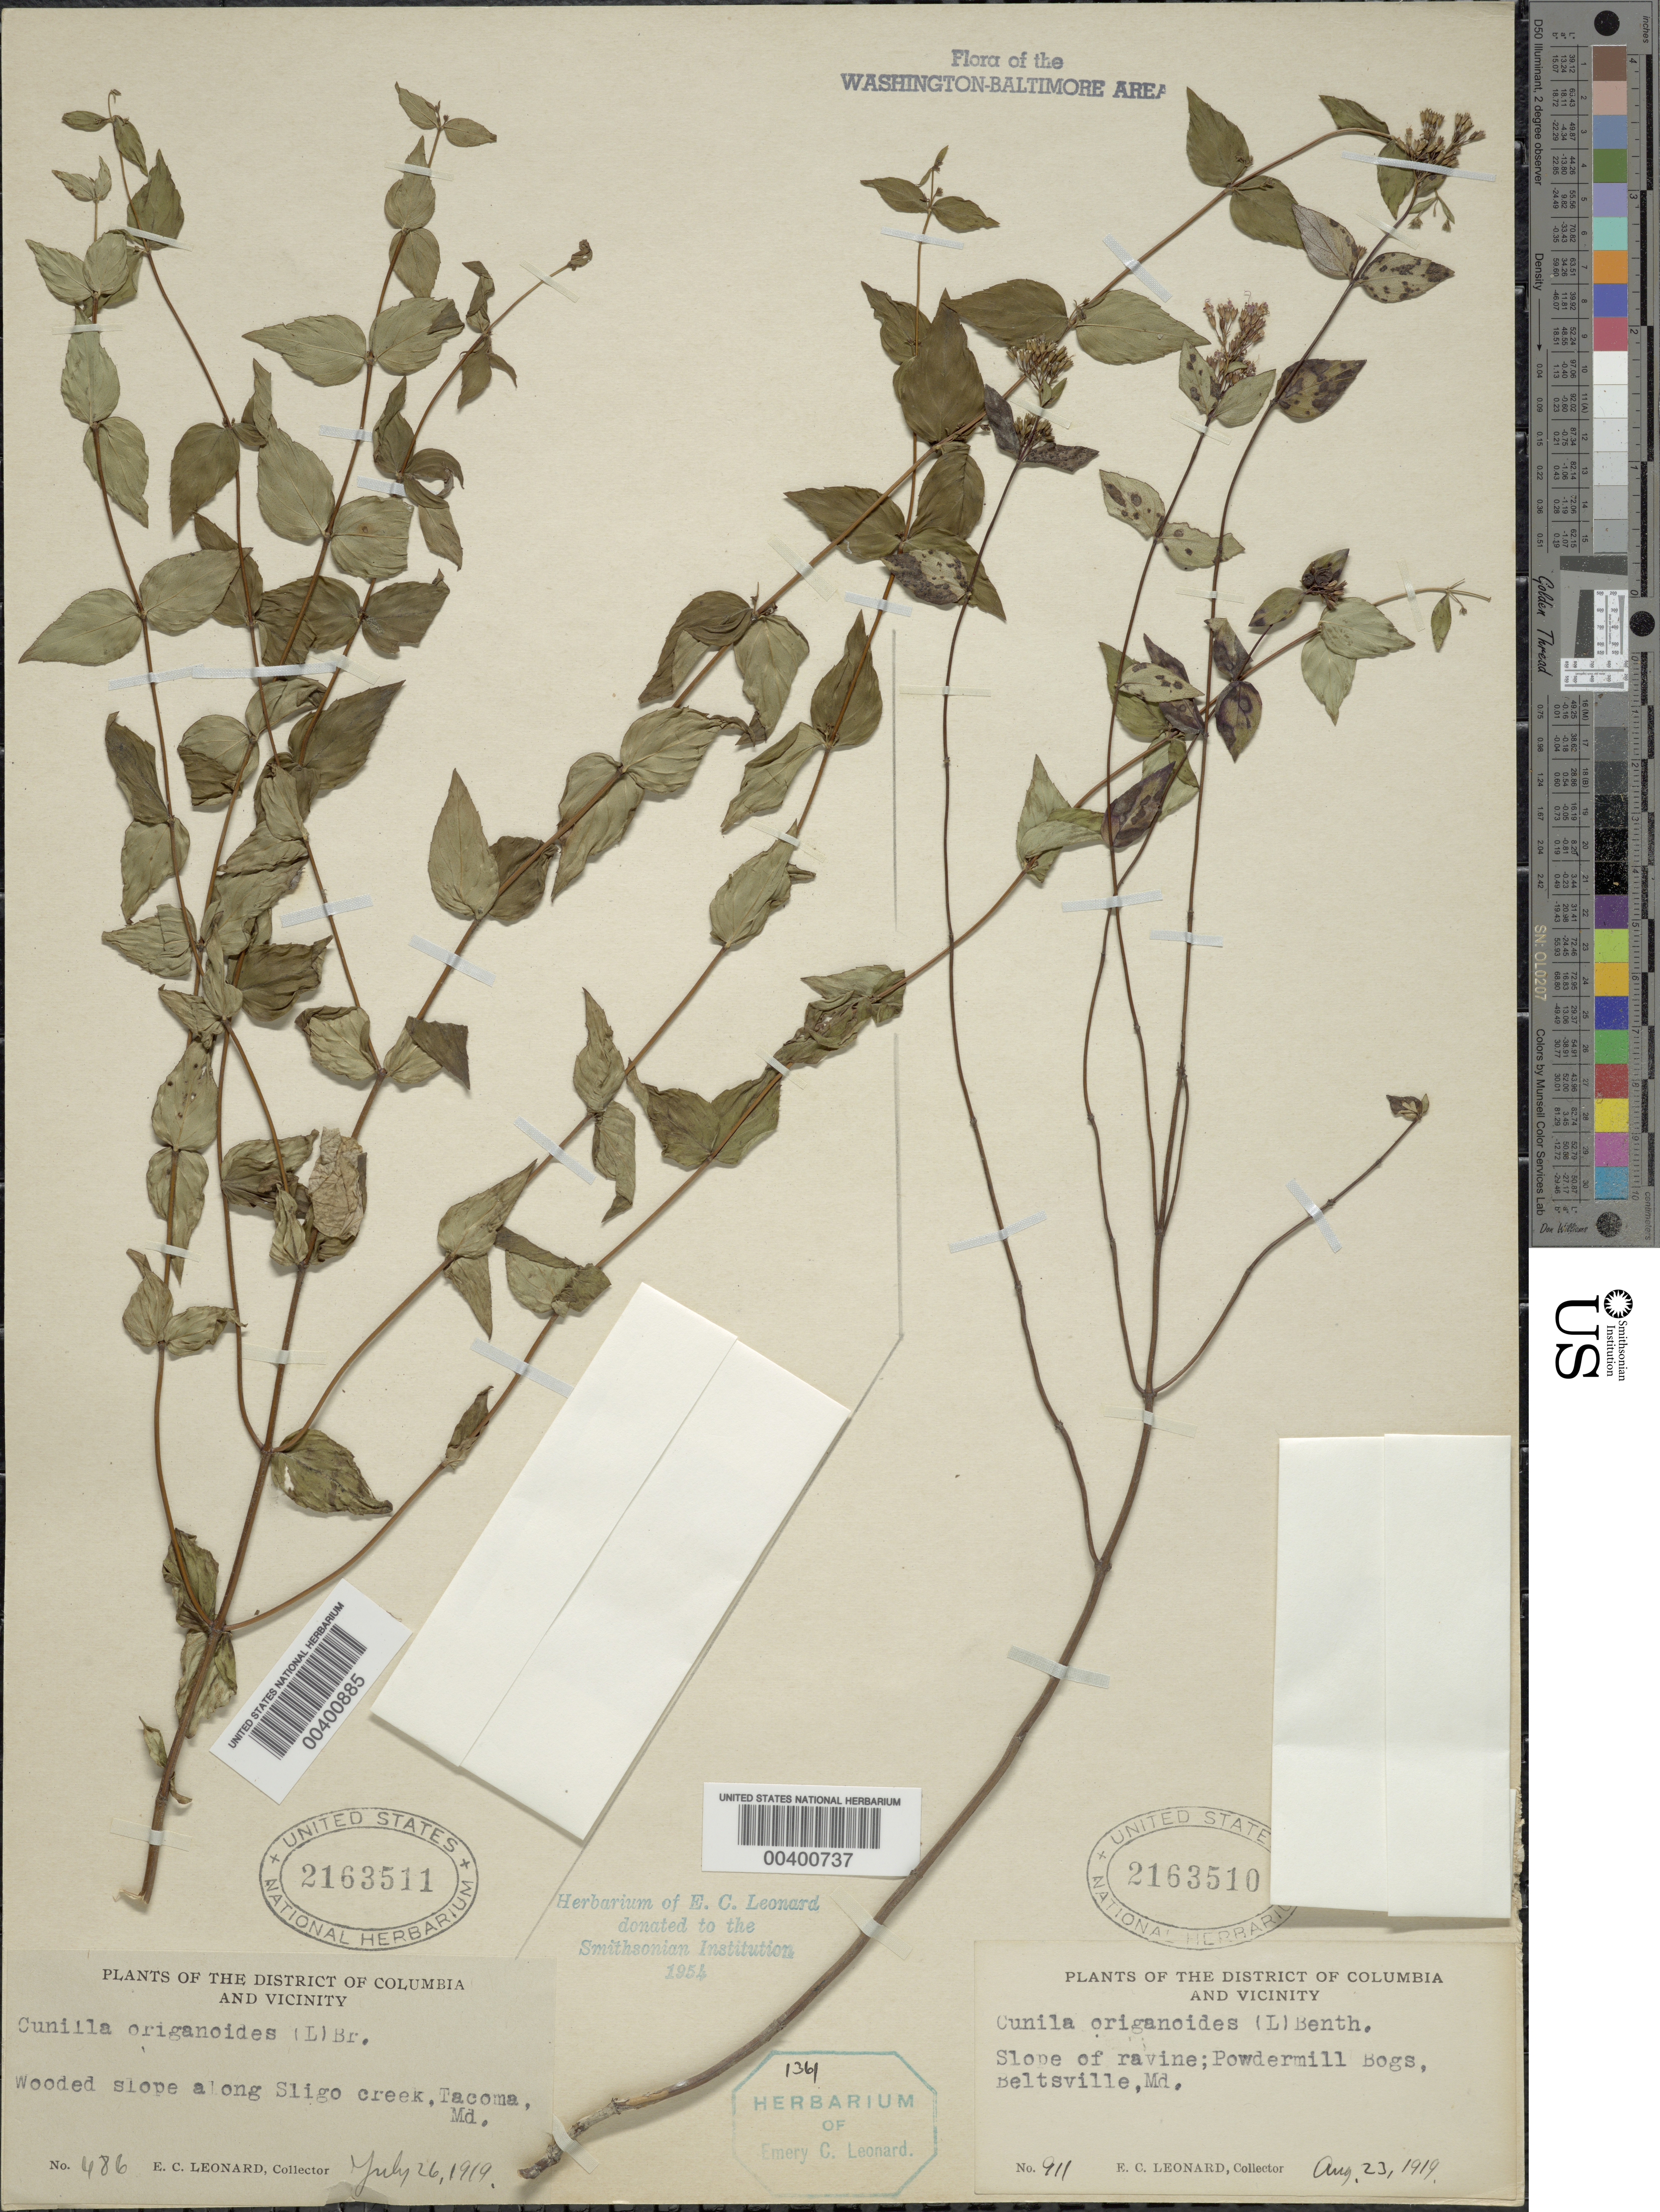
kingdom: Plantae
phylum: Tracheophyta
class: Magnoliopsida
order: Lamiales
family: Lamiaceae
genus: Cunila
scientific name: Cunila origanoides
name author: (L.) Britton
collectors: E. C. Leonard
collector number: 911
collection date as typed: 23 Aug 1919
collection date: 1919-08-23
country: United States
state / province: Maryland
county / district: Prince George's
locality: Powdermill Bogs, Beltsville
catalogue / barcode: US 2163510